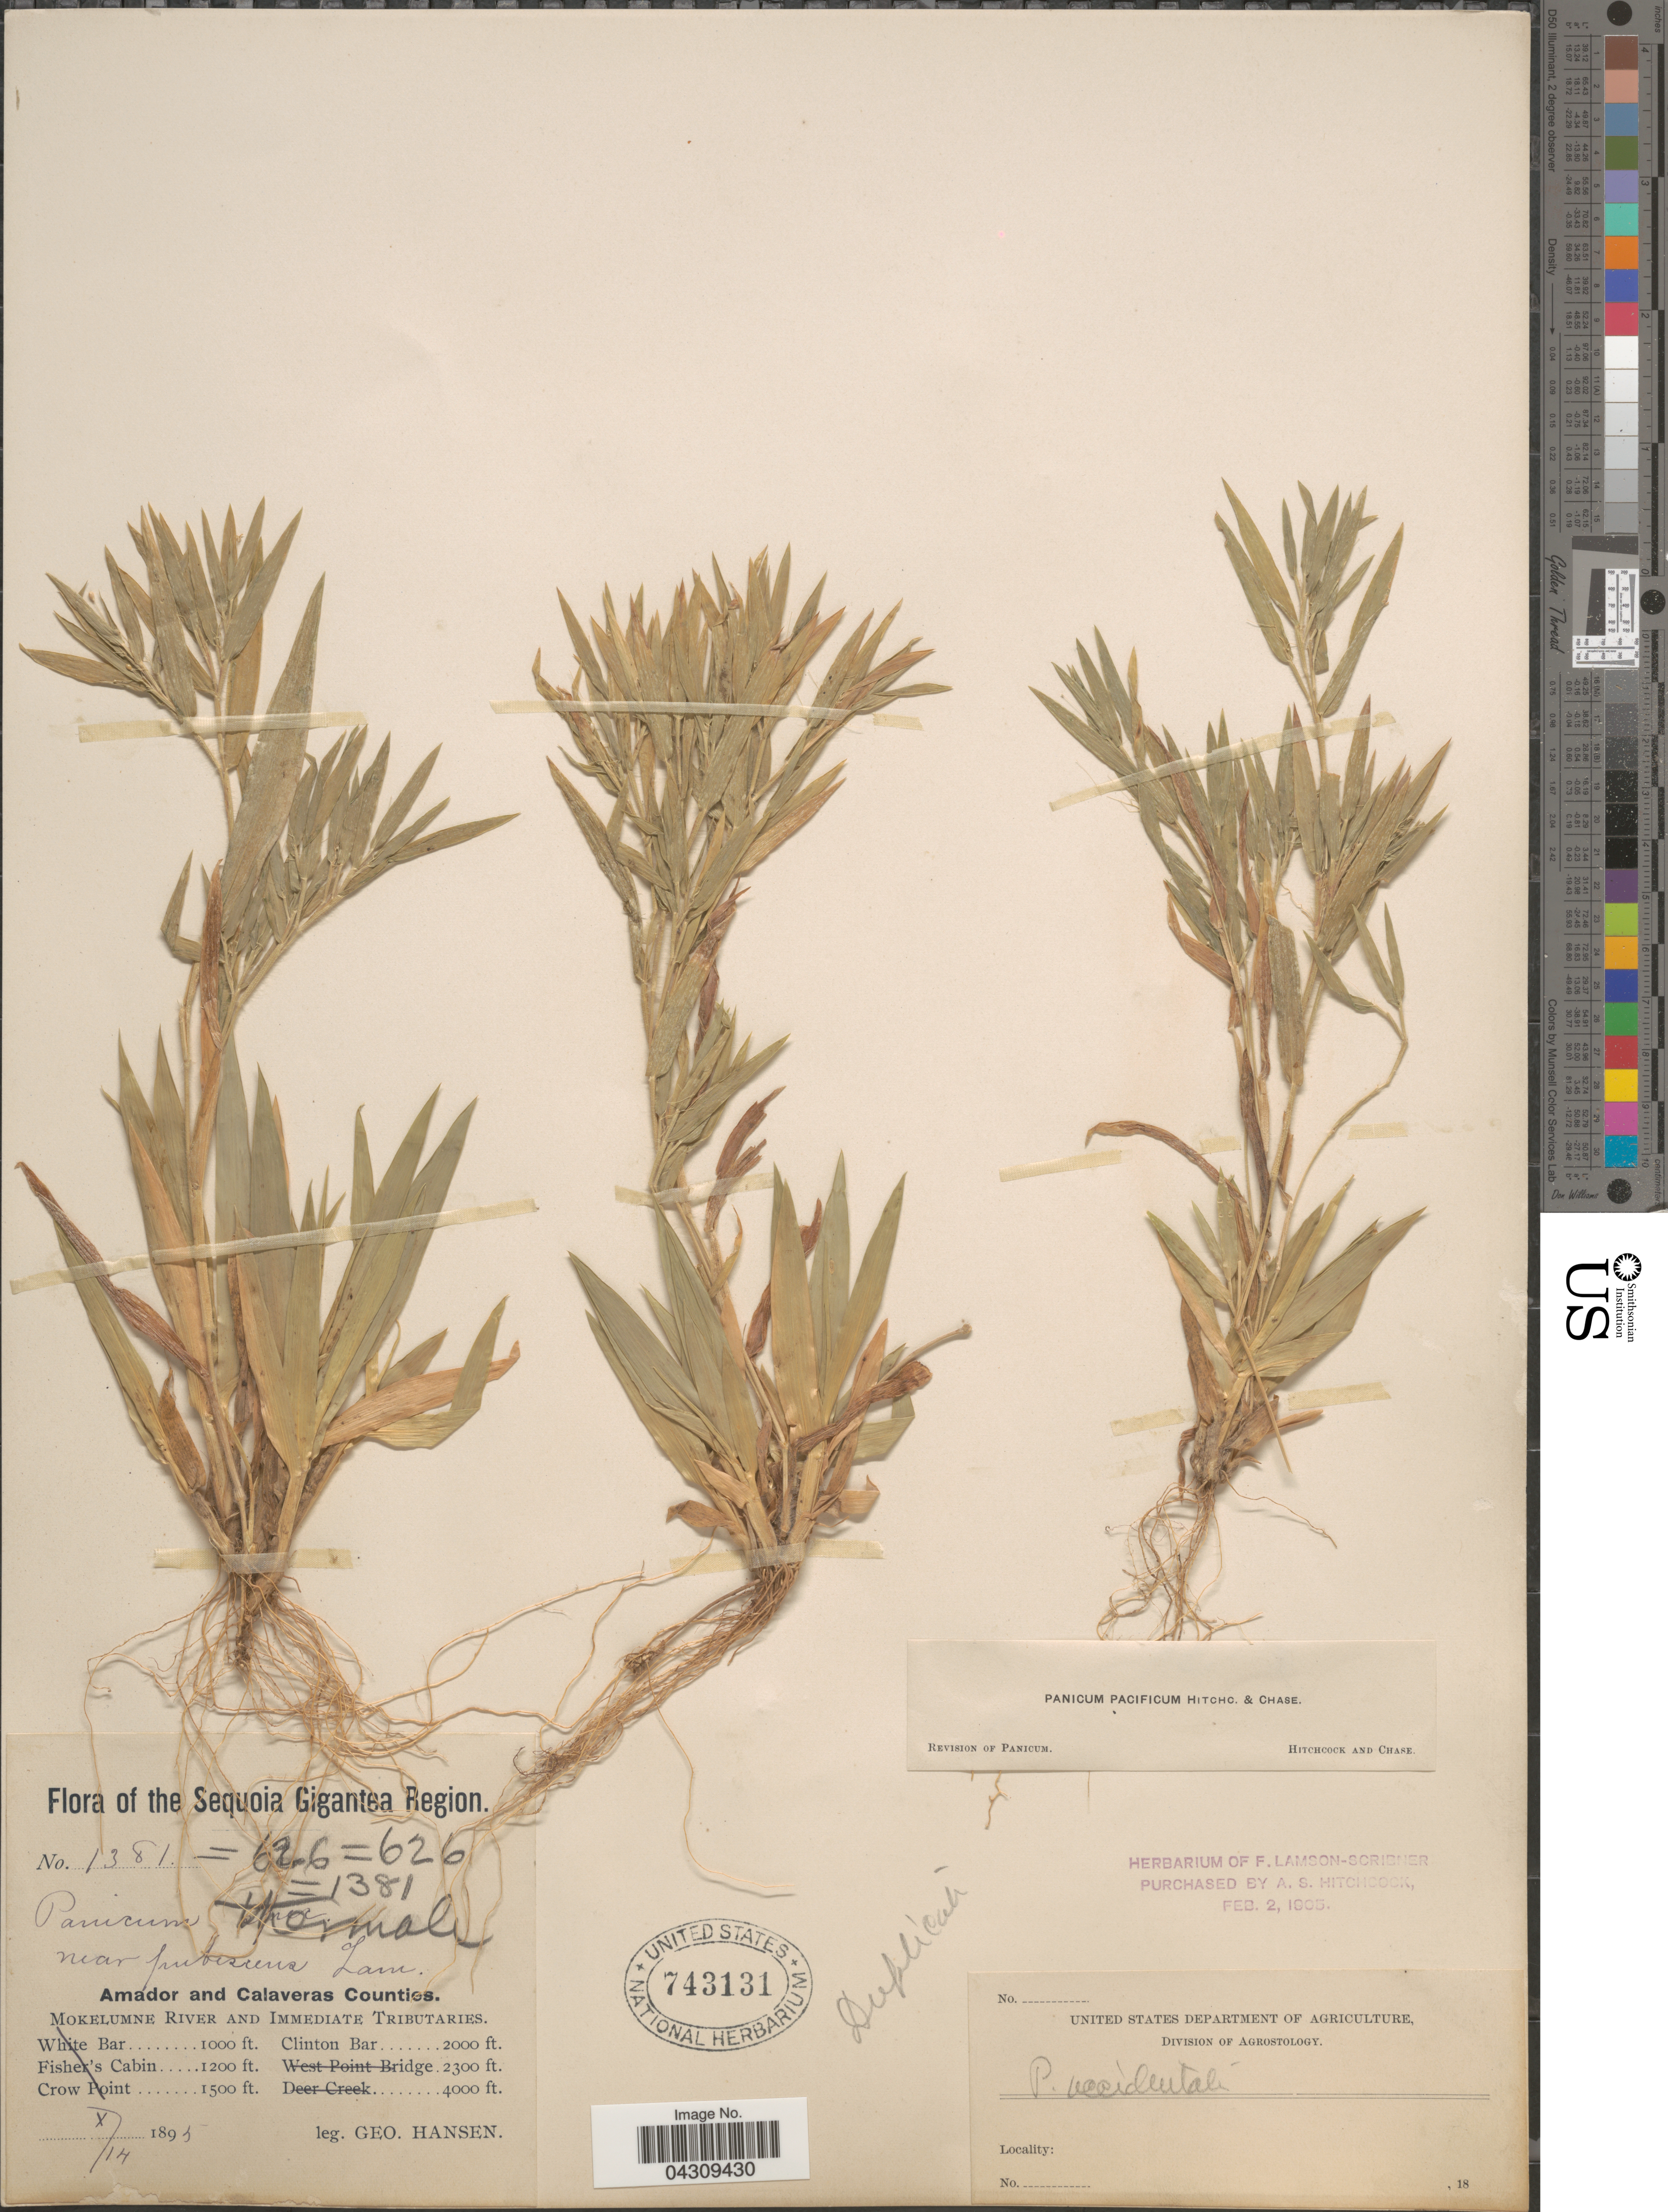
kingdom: Plantae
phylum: Tracheophyta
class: Liliopsida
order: Poales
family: Poaceae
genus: Dichanthelium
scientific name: Dichanthelium acuminatum var. acuminatum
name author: (Sw.) Gould & C.A. Clark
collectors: G. Hansen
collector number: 1381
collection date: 1893-10-14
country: United States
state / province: California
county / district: Calaveras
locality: The Sequoia Gigantea Region. Amador and Calaveras Counties. Mokelumne River and Immediate Tributaries. Clinton Bar.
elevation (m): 610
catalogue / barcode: US 743131